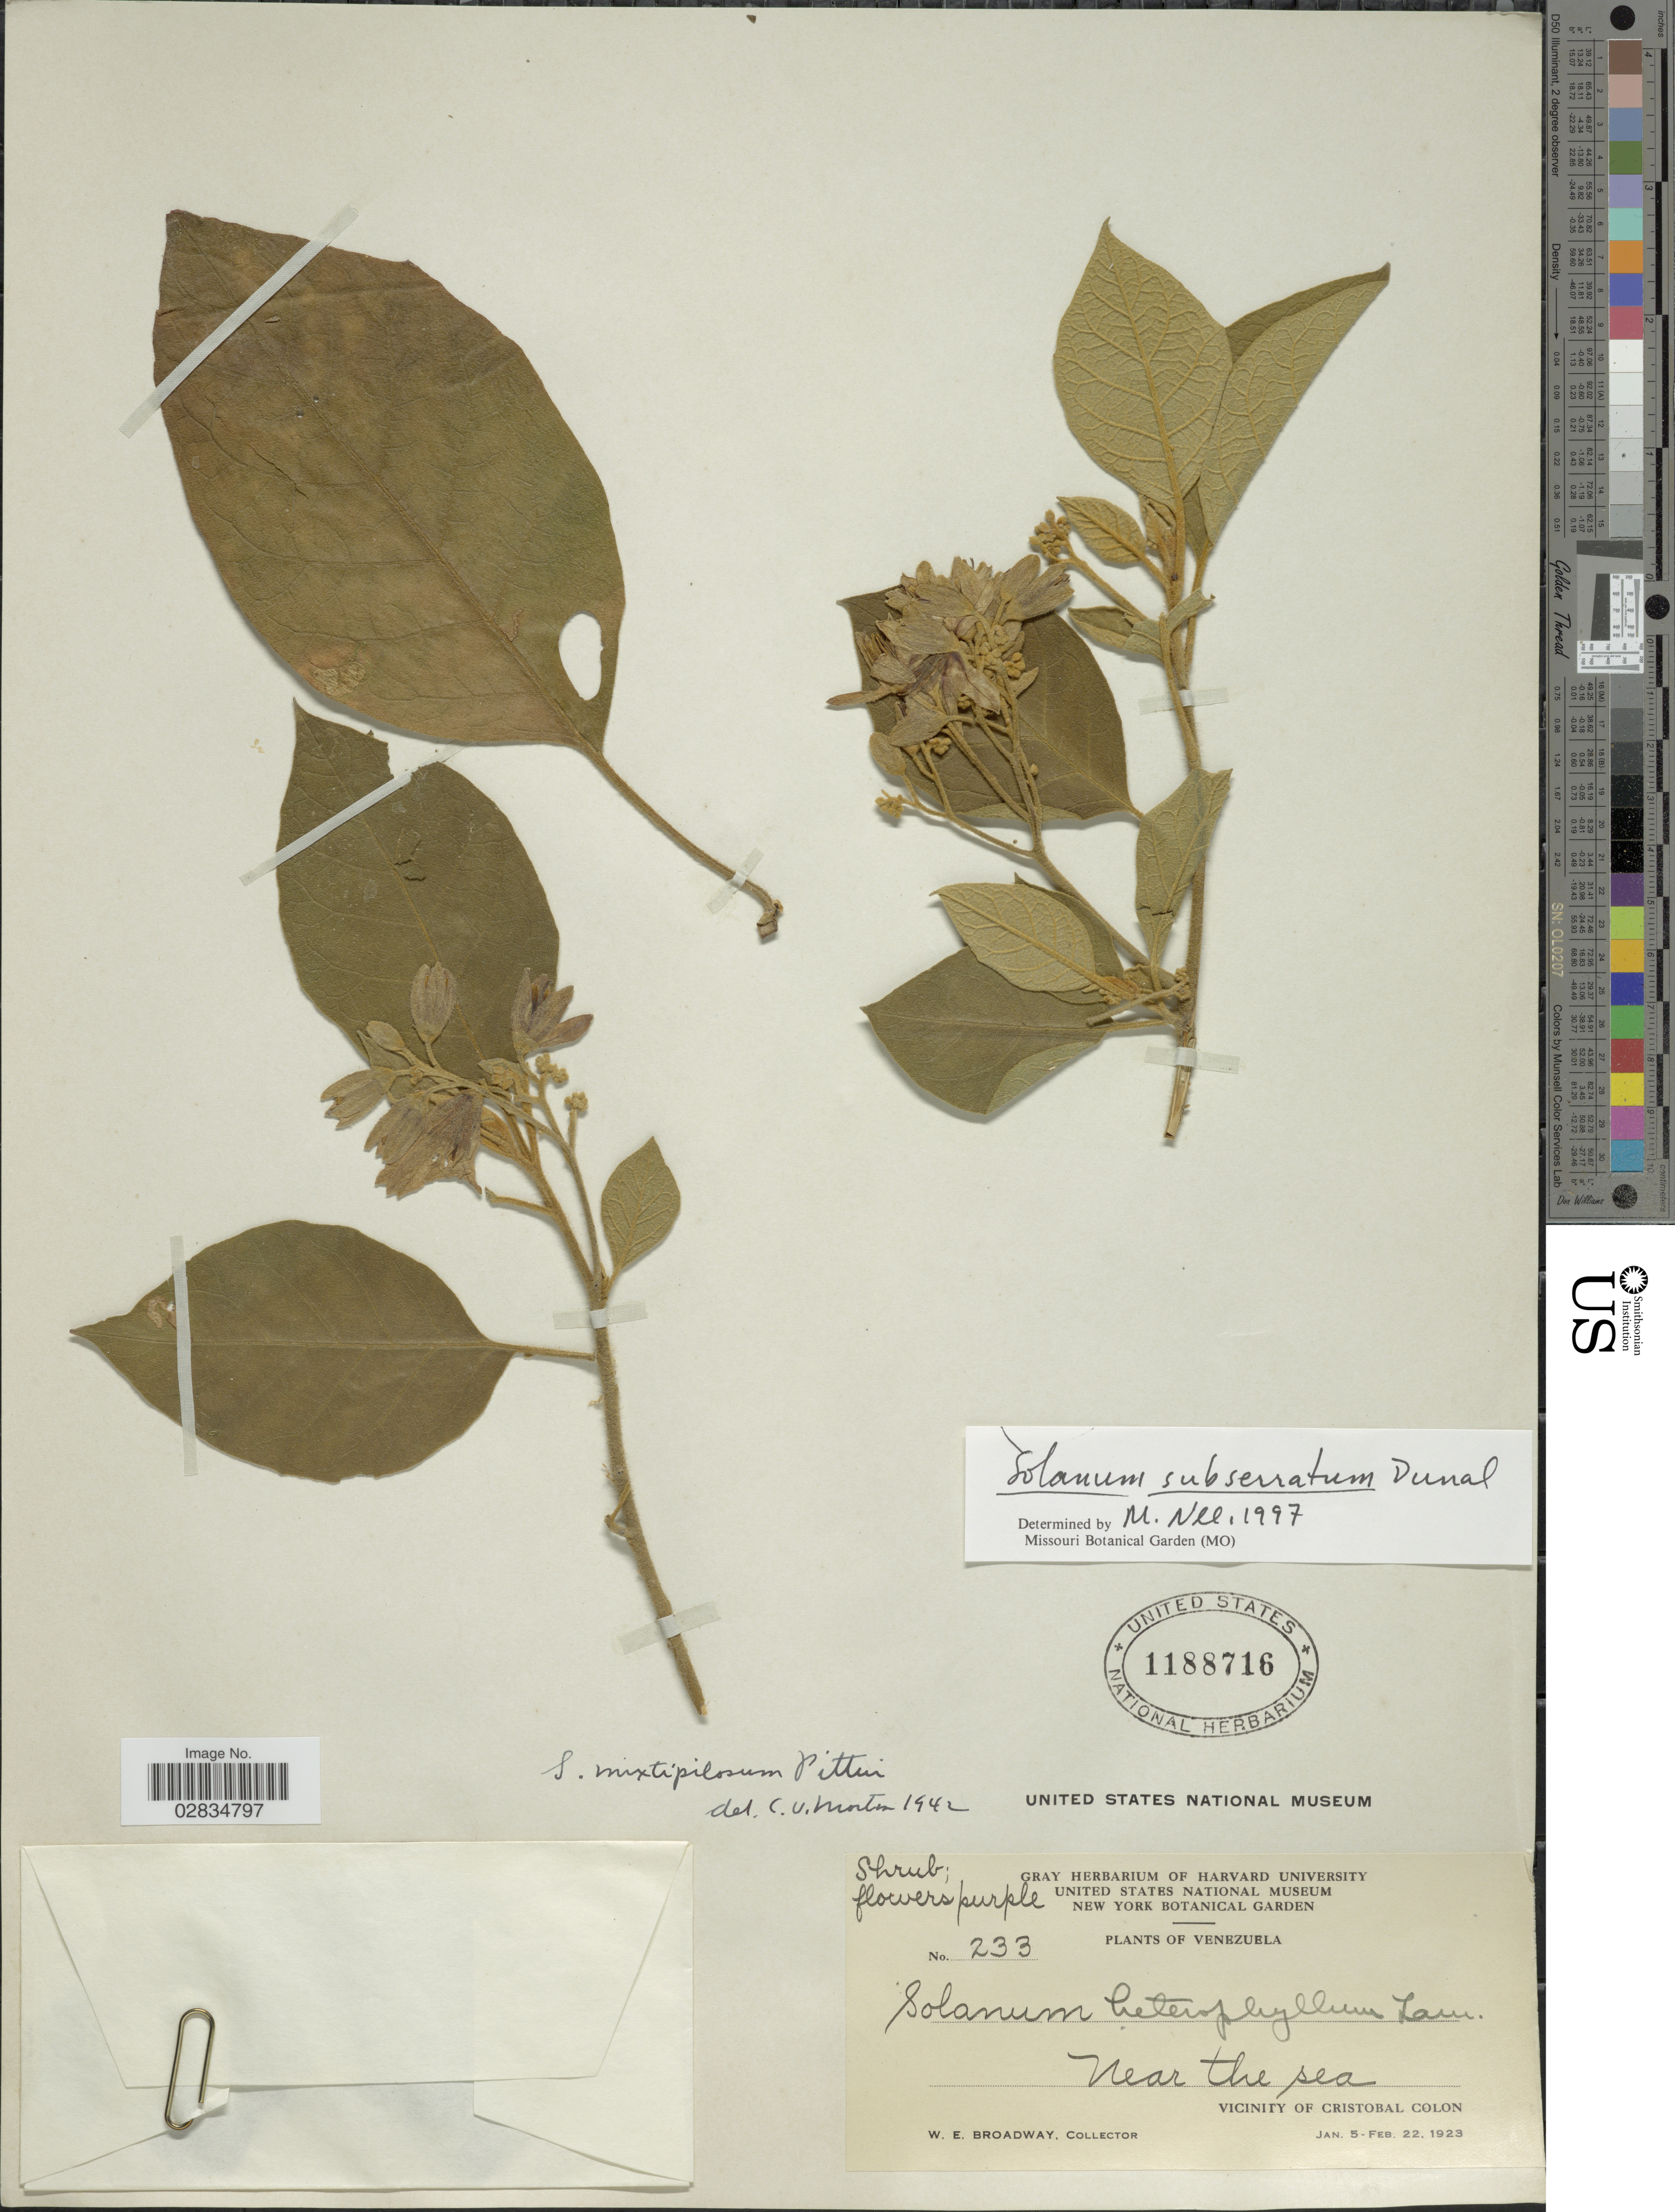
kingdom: Plantae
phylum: Tracheophyta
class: Magnoliopsida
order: Solanales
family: Solanaceae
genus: Solanum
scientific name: Solanum subserratum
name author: Dunal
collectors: W. E. Broadway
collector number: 233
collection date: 1923-01-05/1923-02-22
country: Venezuela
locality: Near the sea, Vicinity of Cristobal Colon.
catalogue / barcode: US 1188716